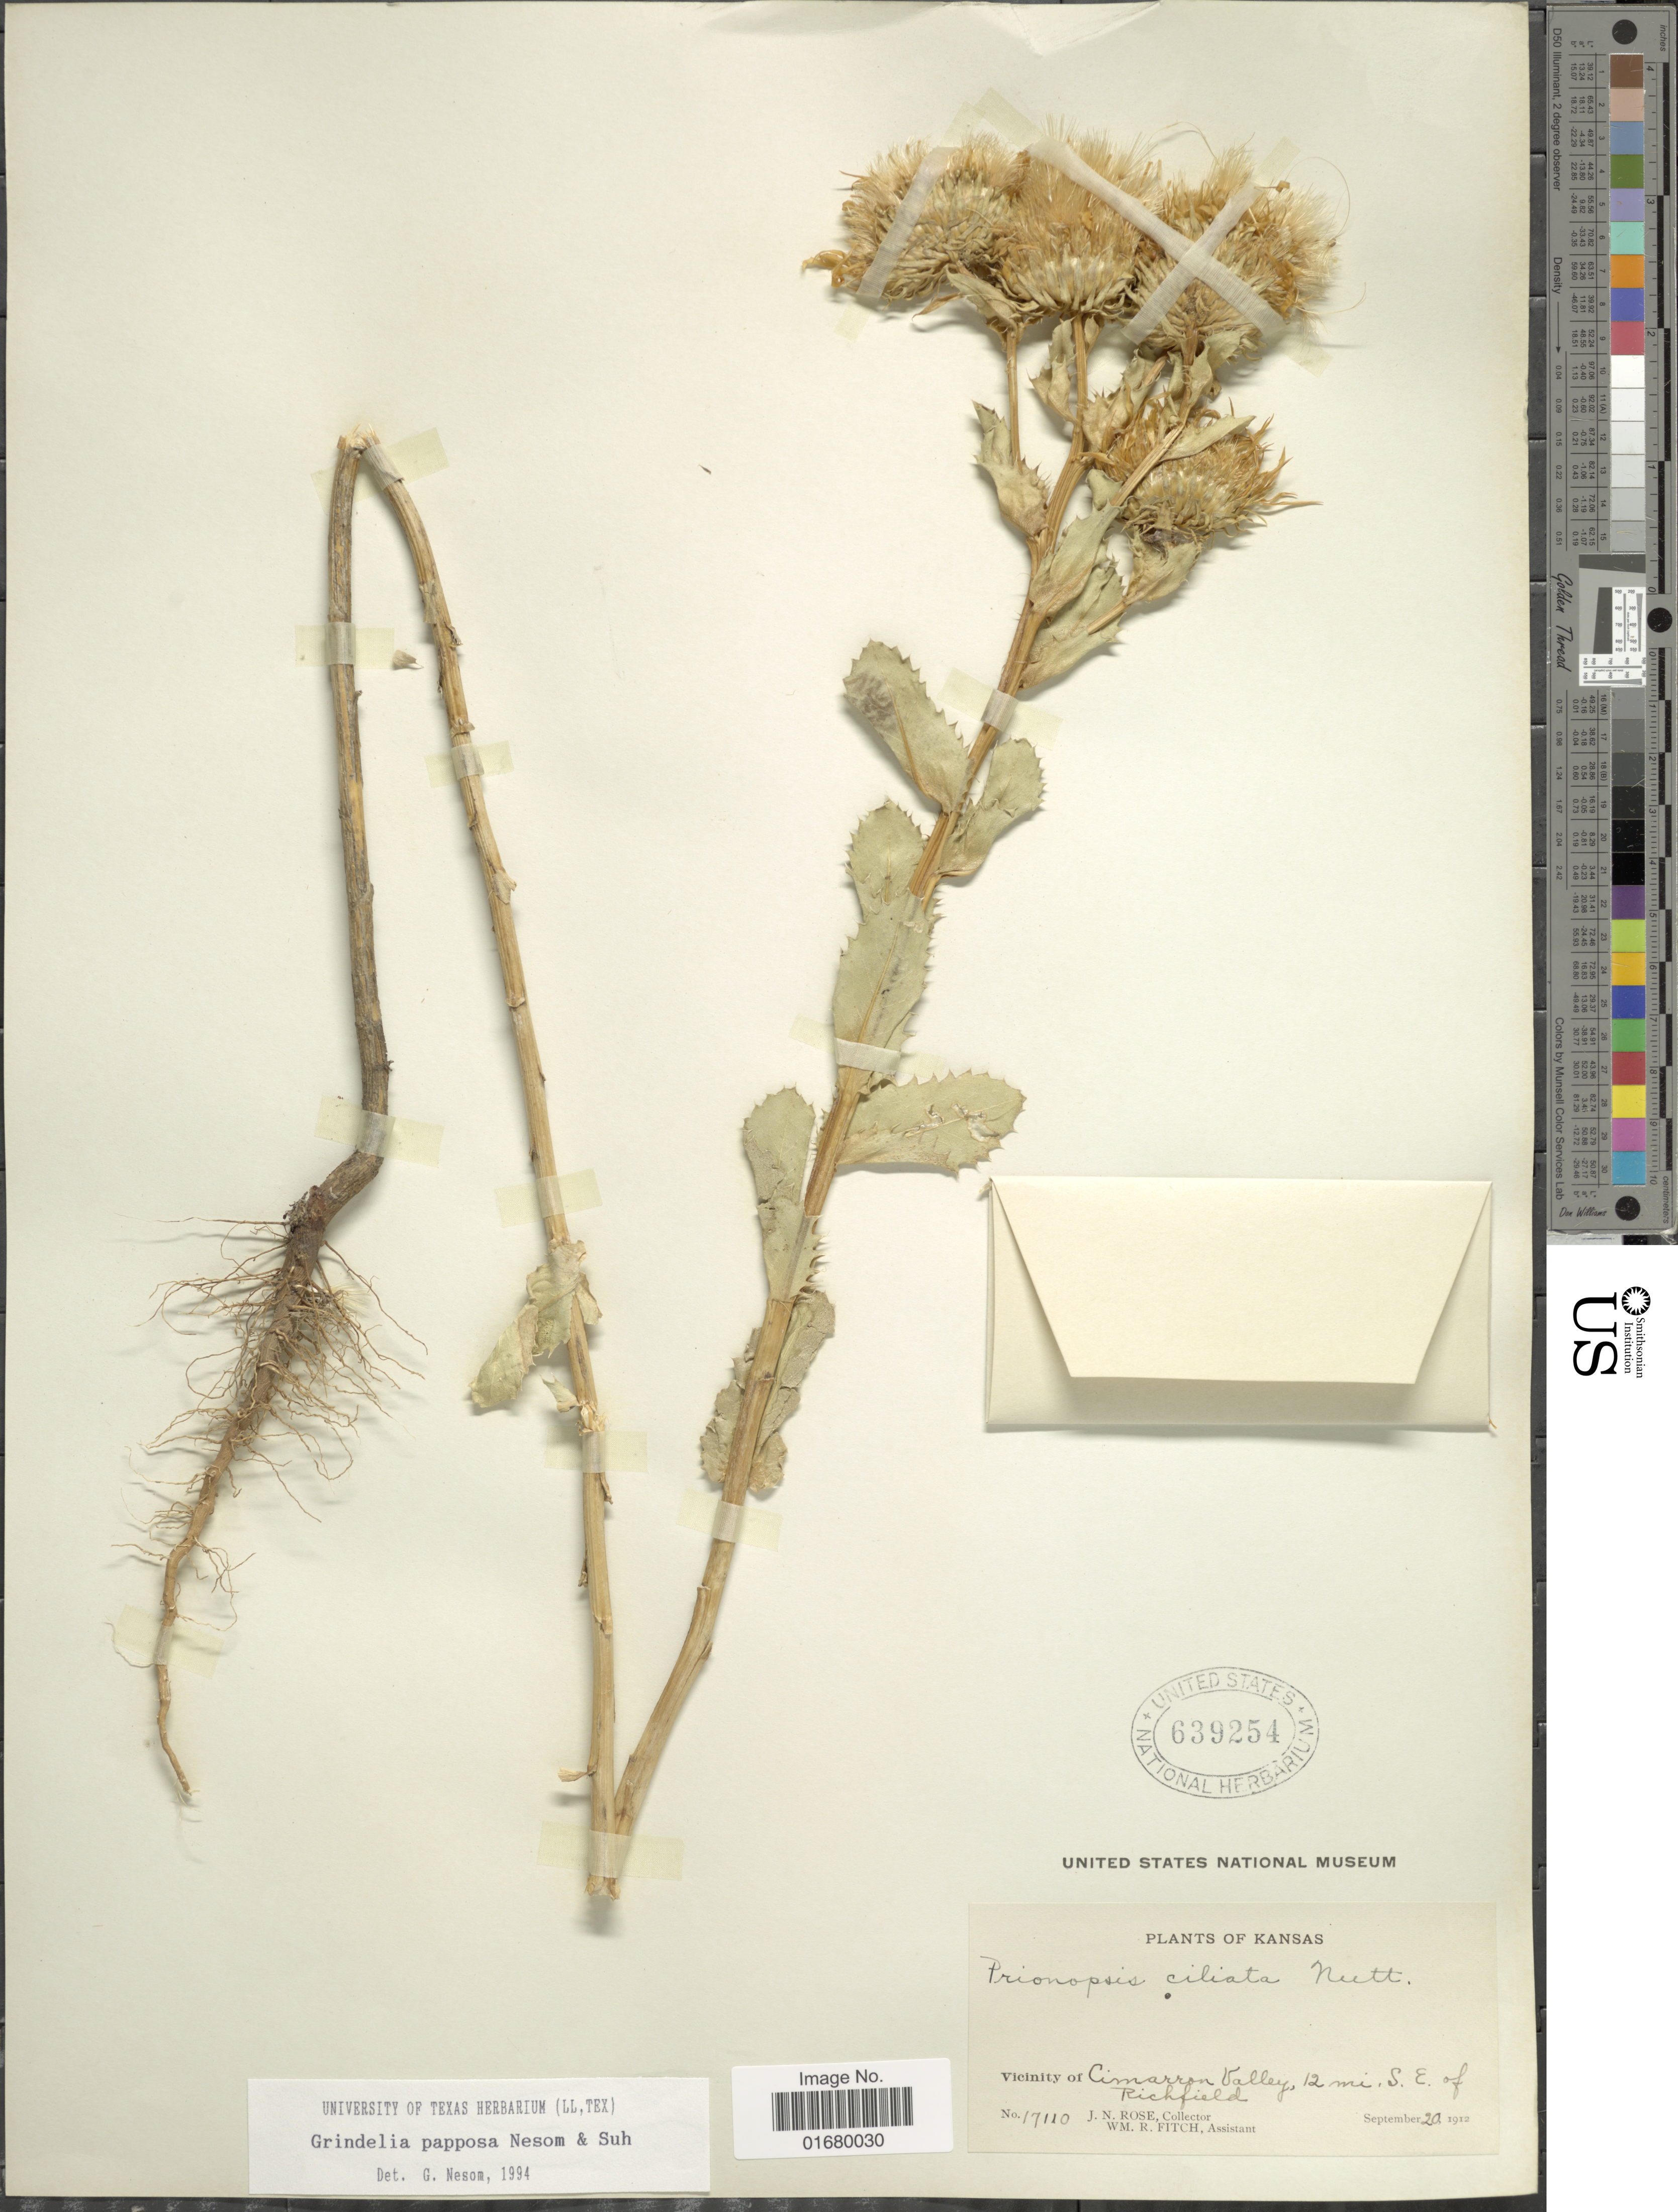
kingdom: Plantae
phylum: Tracheophyta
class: Magnoliopsida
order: Asterales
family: Asteraceae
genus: Grindelia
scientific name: Grindelia papposa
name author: G.L. Nesom & Suh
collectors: J. N. Rose & W. R. Fitch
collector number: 17110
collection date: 1912-09-20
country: United States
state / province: Kansas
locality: Vicinity of Cimarron Valley, 12 mi. S.E. of Richfield.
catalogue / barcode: US 639254